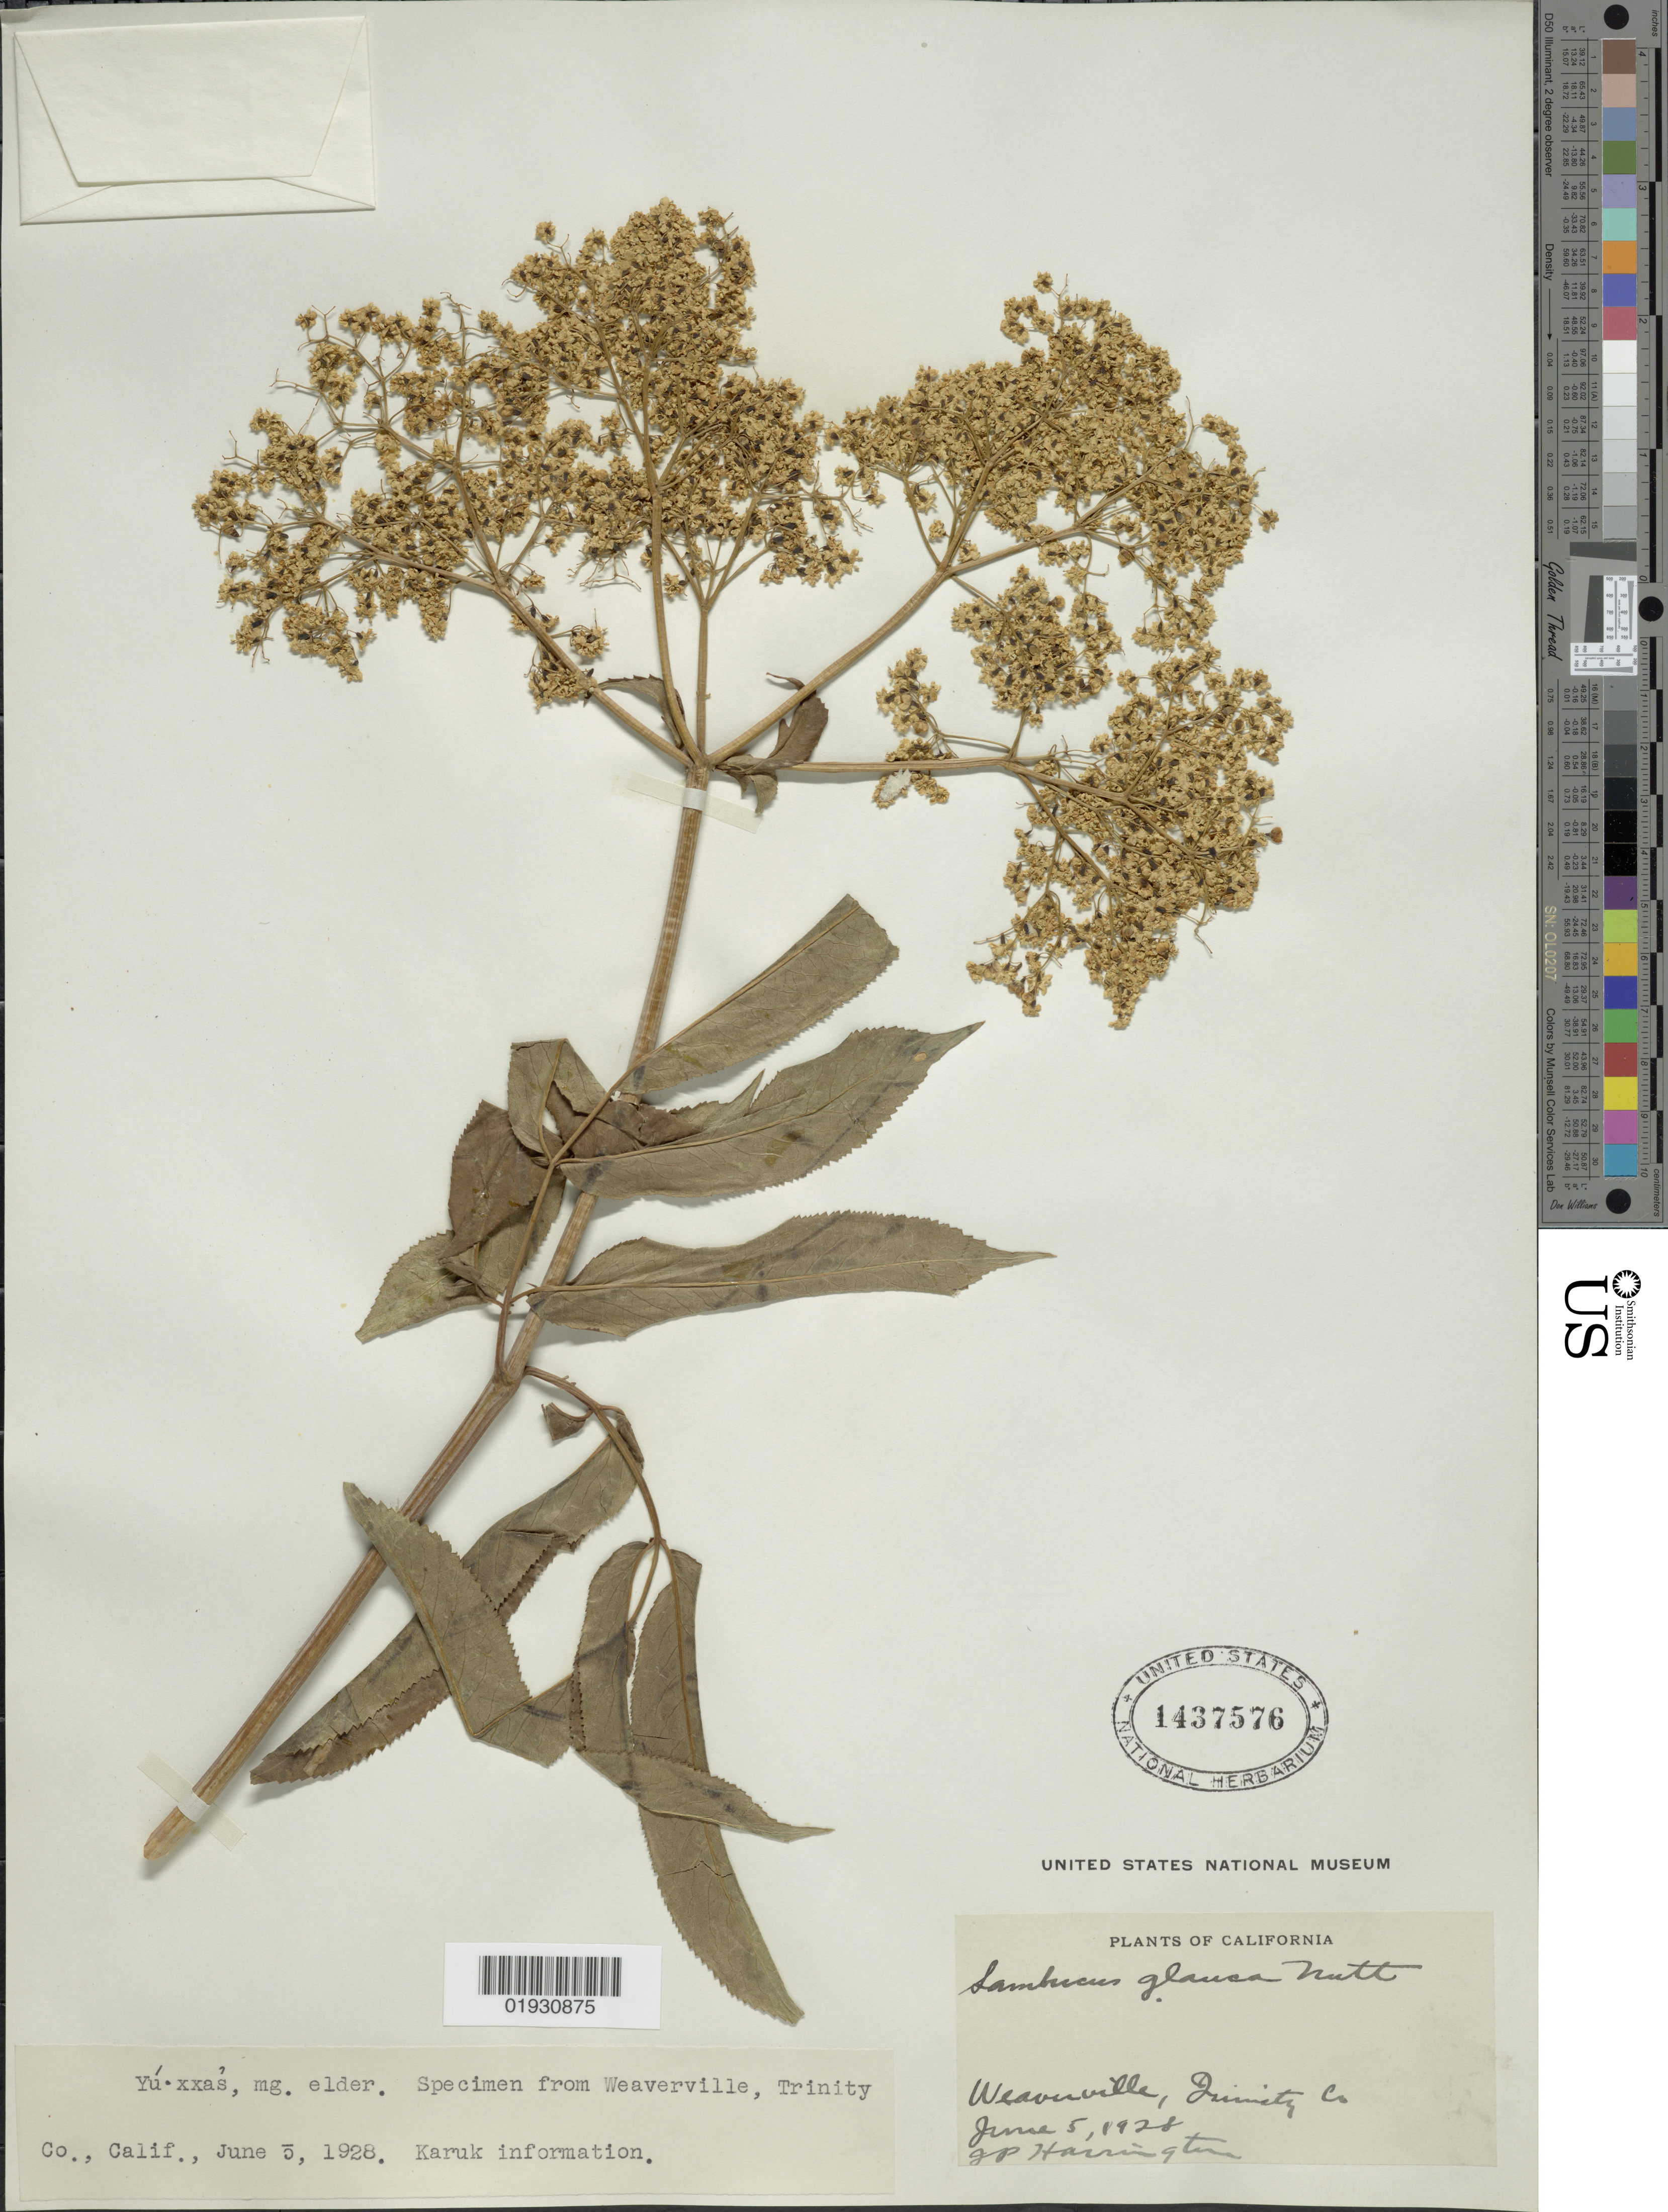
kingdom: Plantae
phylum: Tracheophyta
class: Magnoliopsida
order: Dipsacales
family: Viburnaceae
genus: Sambucus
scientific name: Sambucus cerulea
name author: Raf.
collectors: J. Harrington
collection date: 1928-06-05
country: United States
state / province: California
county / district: Trinity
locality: Weaverville, Trinity Co.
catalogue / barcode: US 1437576